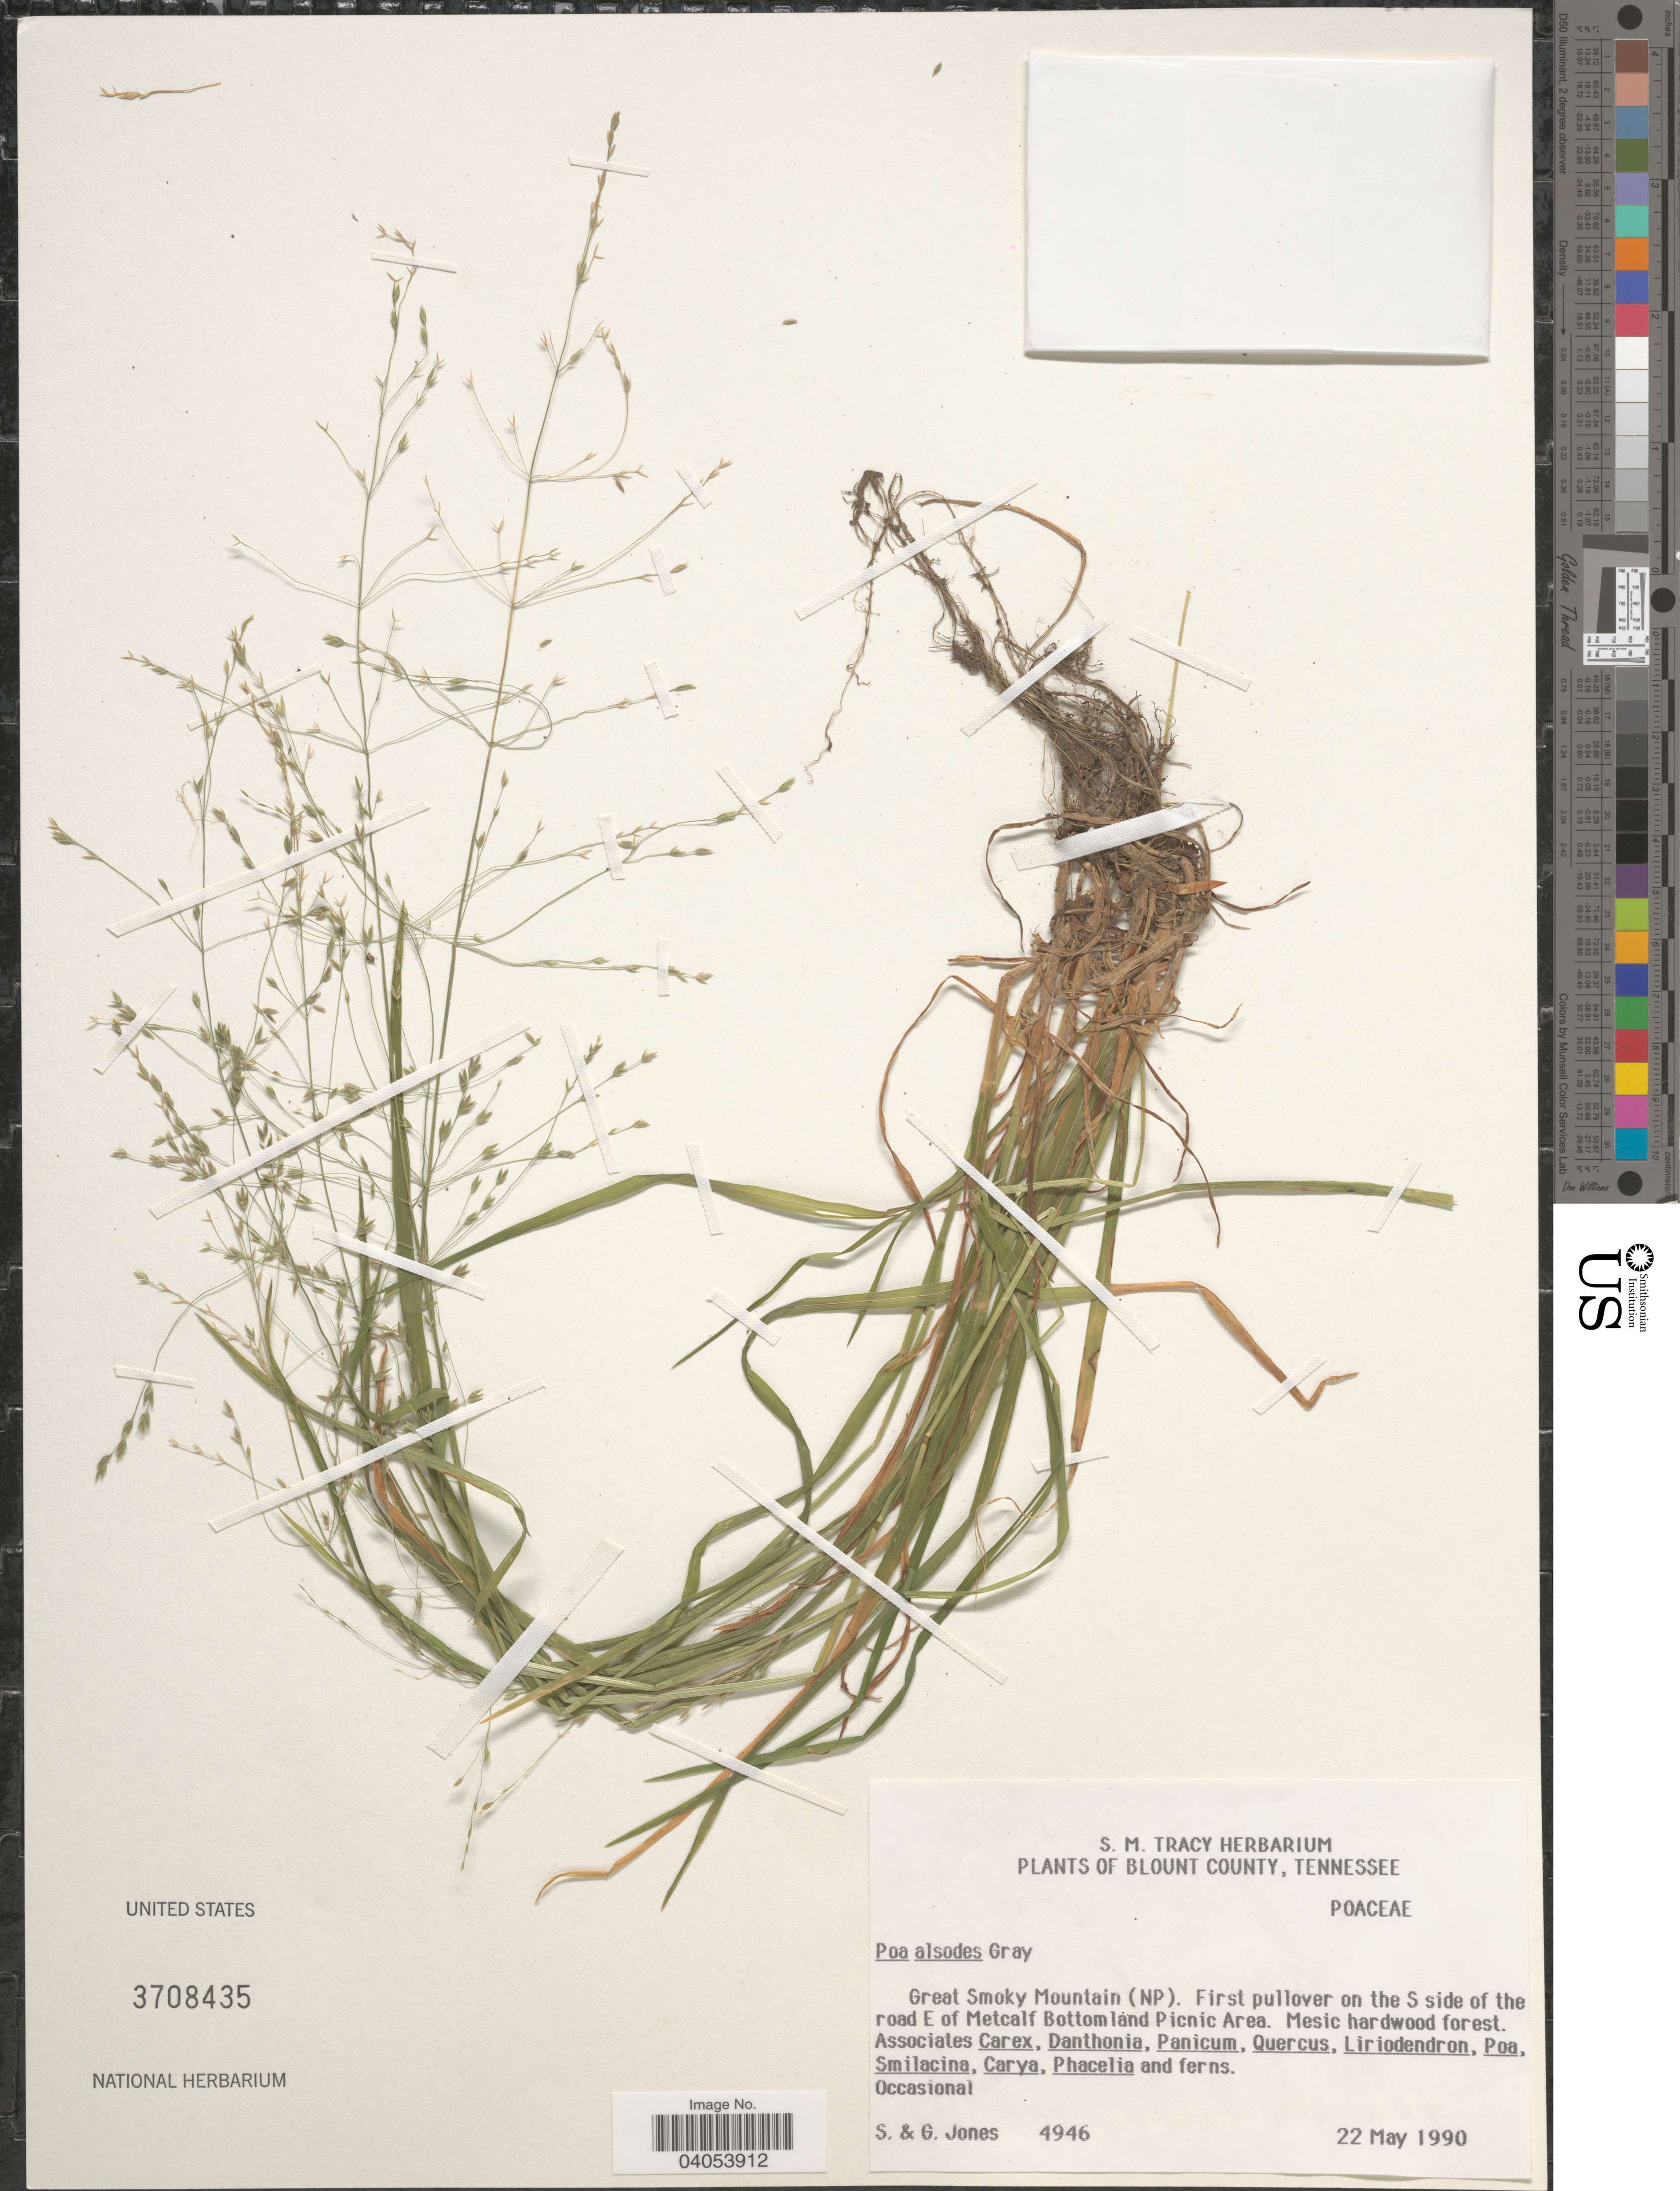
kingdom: Plantae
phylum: Tracheophyta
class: Liliopsida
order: Poales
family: Poaceae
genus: Poa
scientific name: Poa alsodes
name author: A. Gray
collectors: S. Jones & G. Jones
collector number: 4946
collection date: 1990-05-22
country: United States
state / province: Tennessee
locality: Blount County. Great Smoky Mountain (NP). First pullover on the S side of the road E of Metcalf Bottomland Picnic Area.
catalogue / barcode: US 3708435